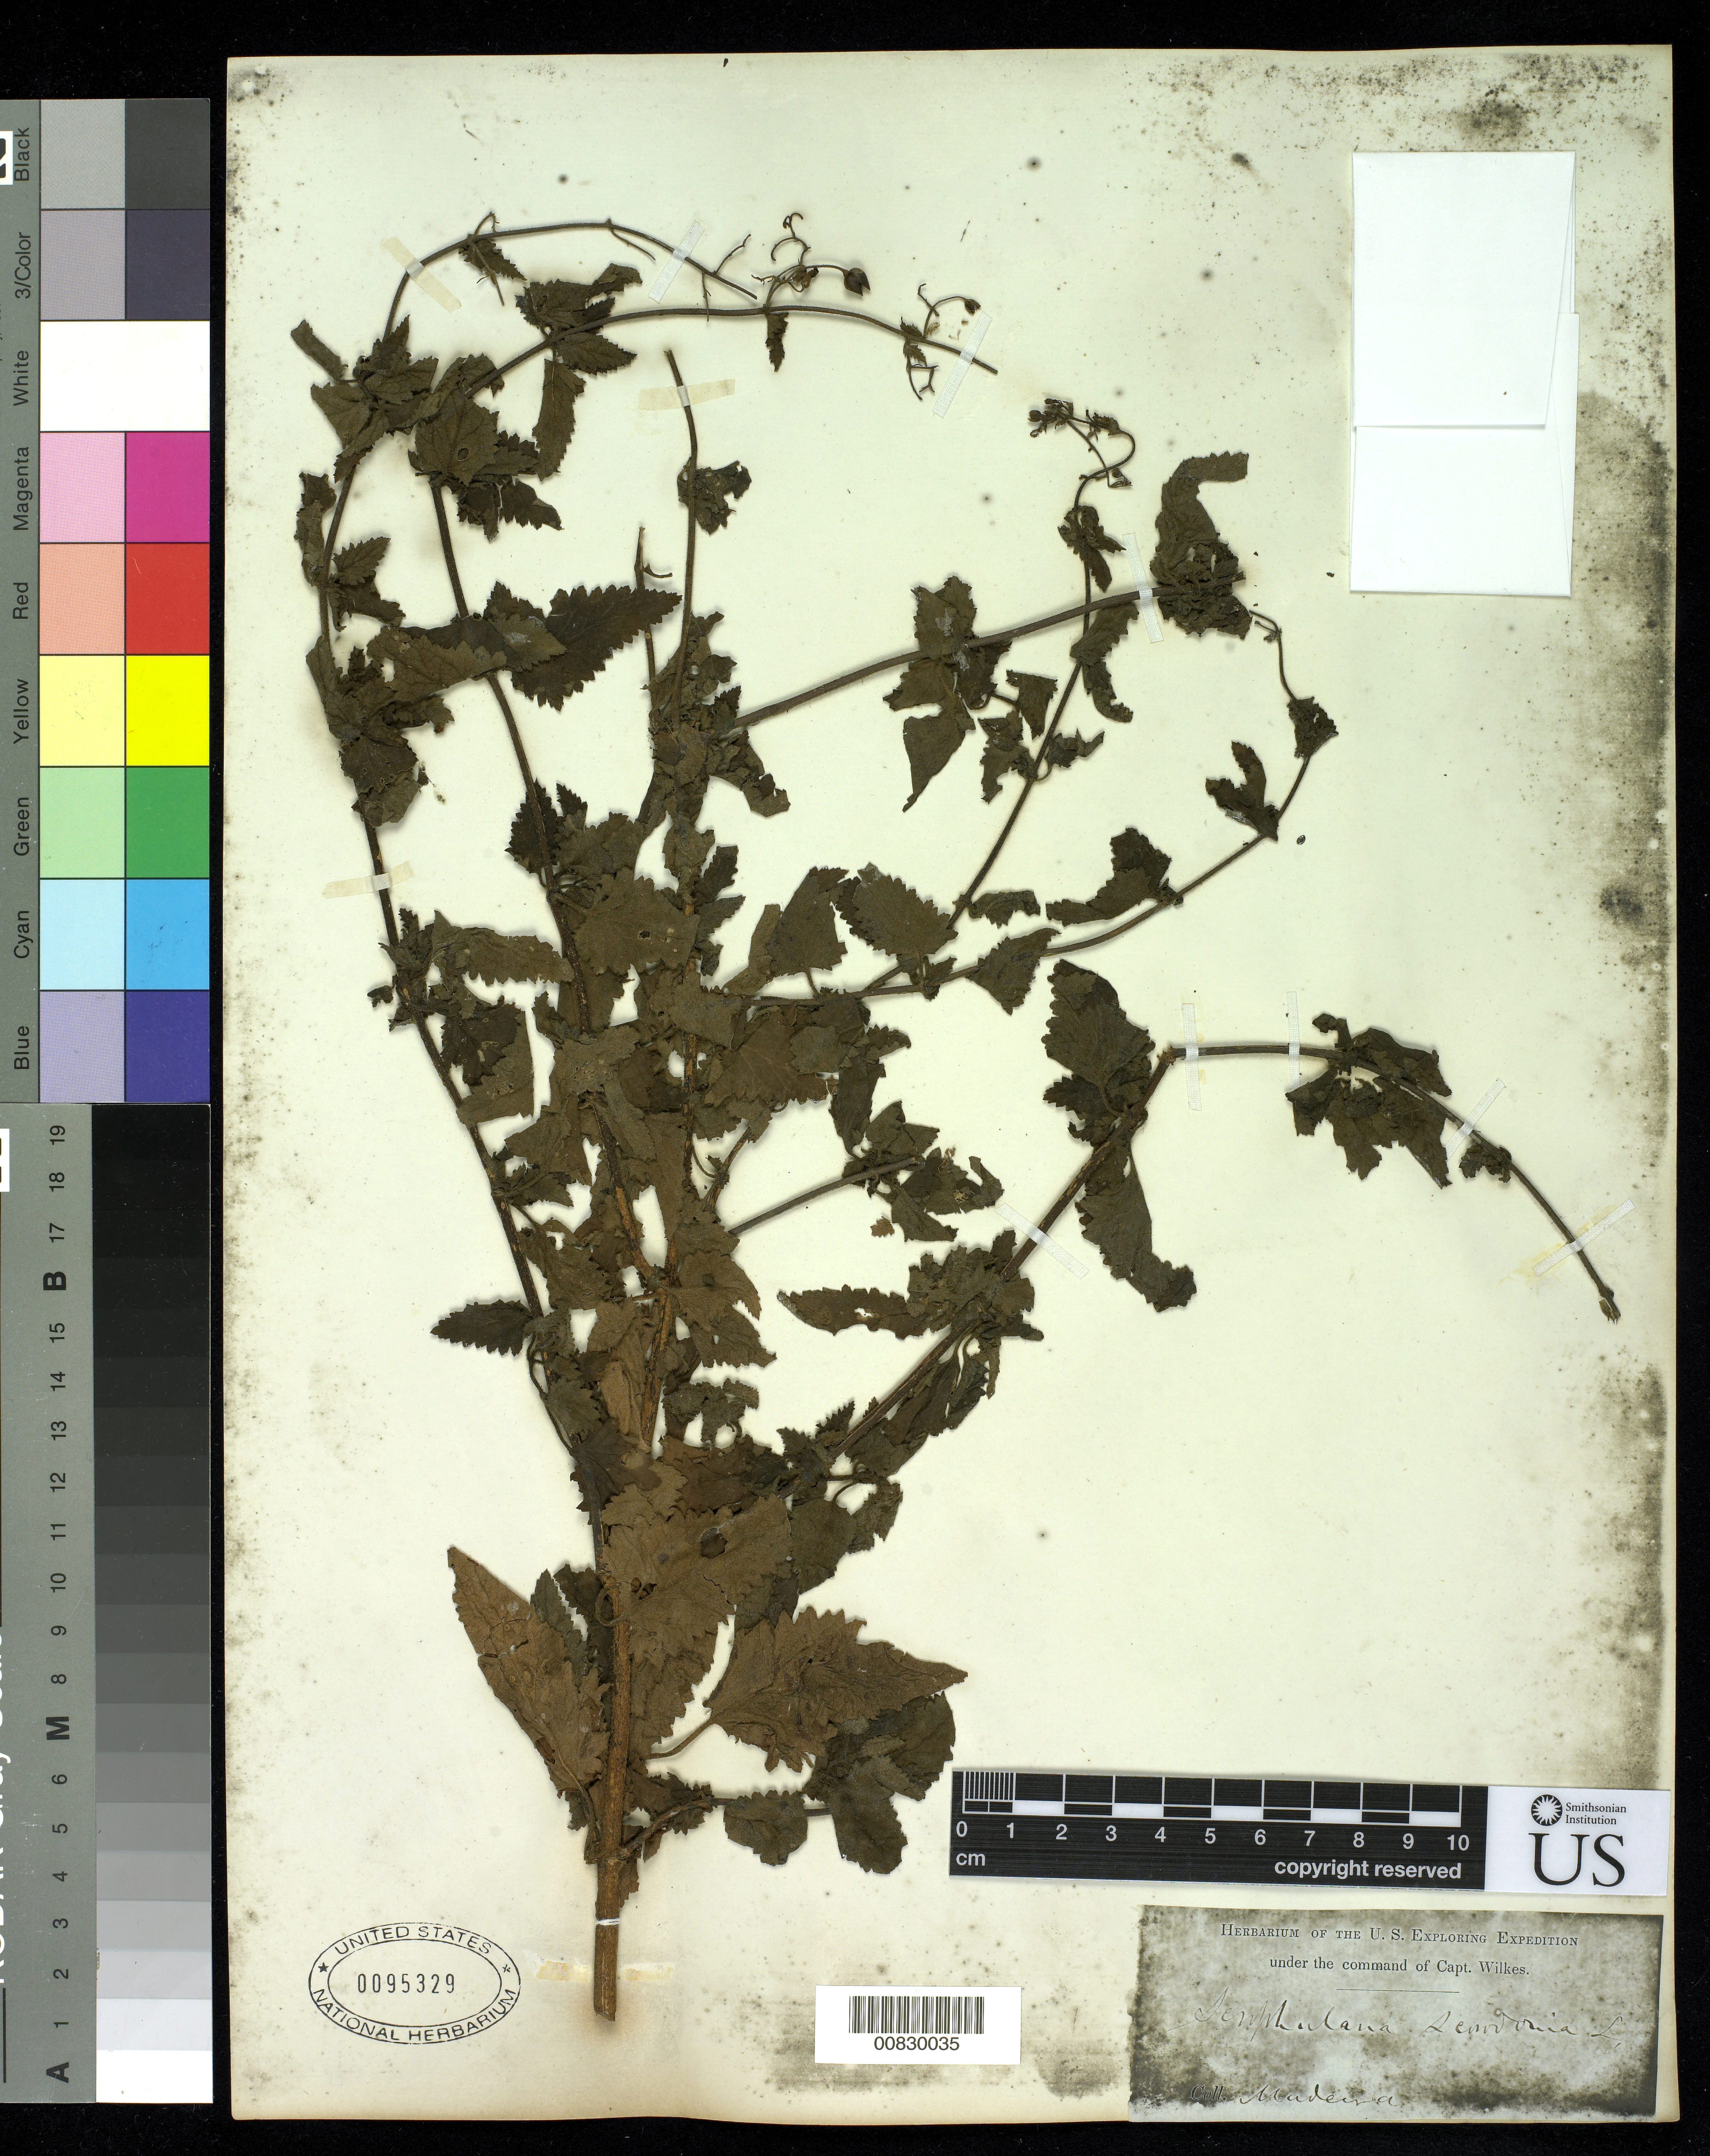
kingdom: Plantae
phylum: Tracheophyta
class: Magnoliopsida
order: Lamiales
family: Scrophulariaceae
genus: Scrophularia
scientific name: Scrophularia scorodonia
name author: L.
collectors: Wilkes Explor. Exped.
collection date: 1838/1842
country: Portugal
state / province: Madeira (Aut. Reg.)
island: Madeira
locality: Funchal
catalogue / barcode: US 95329